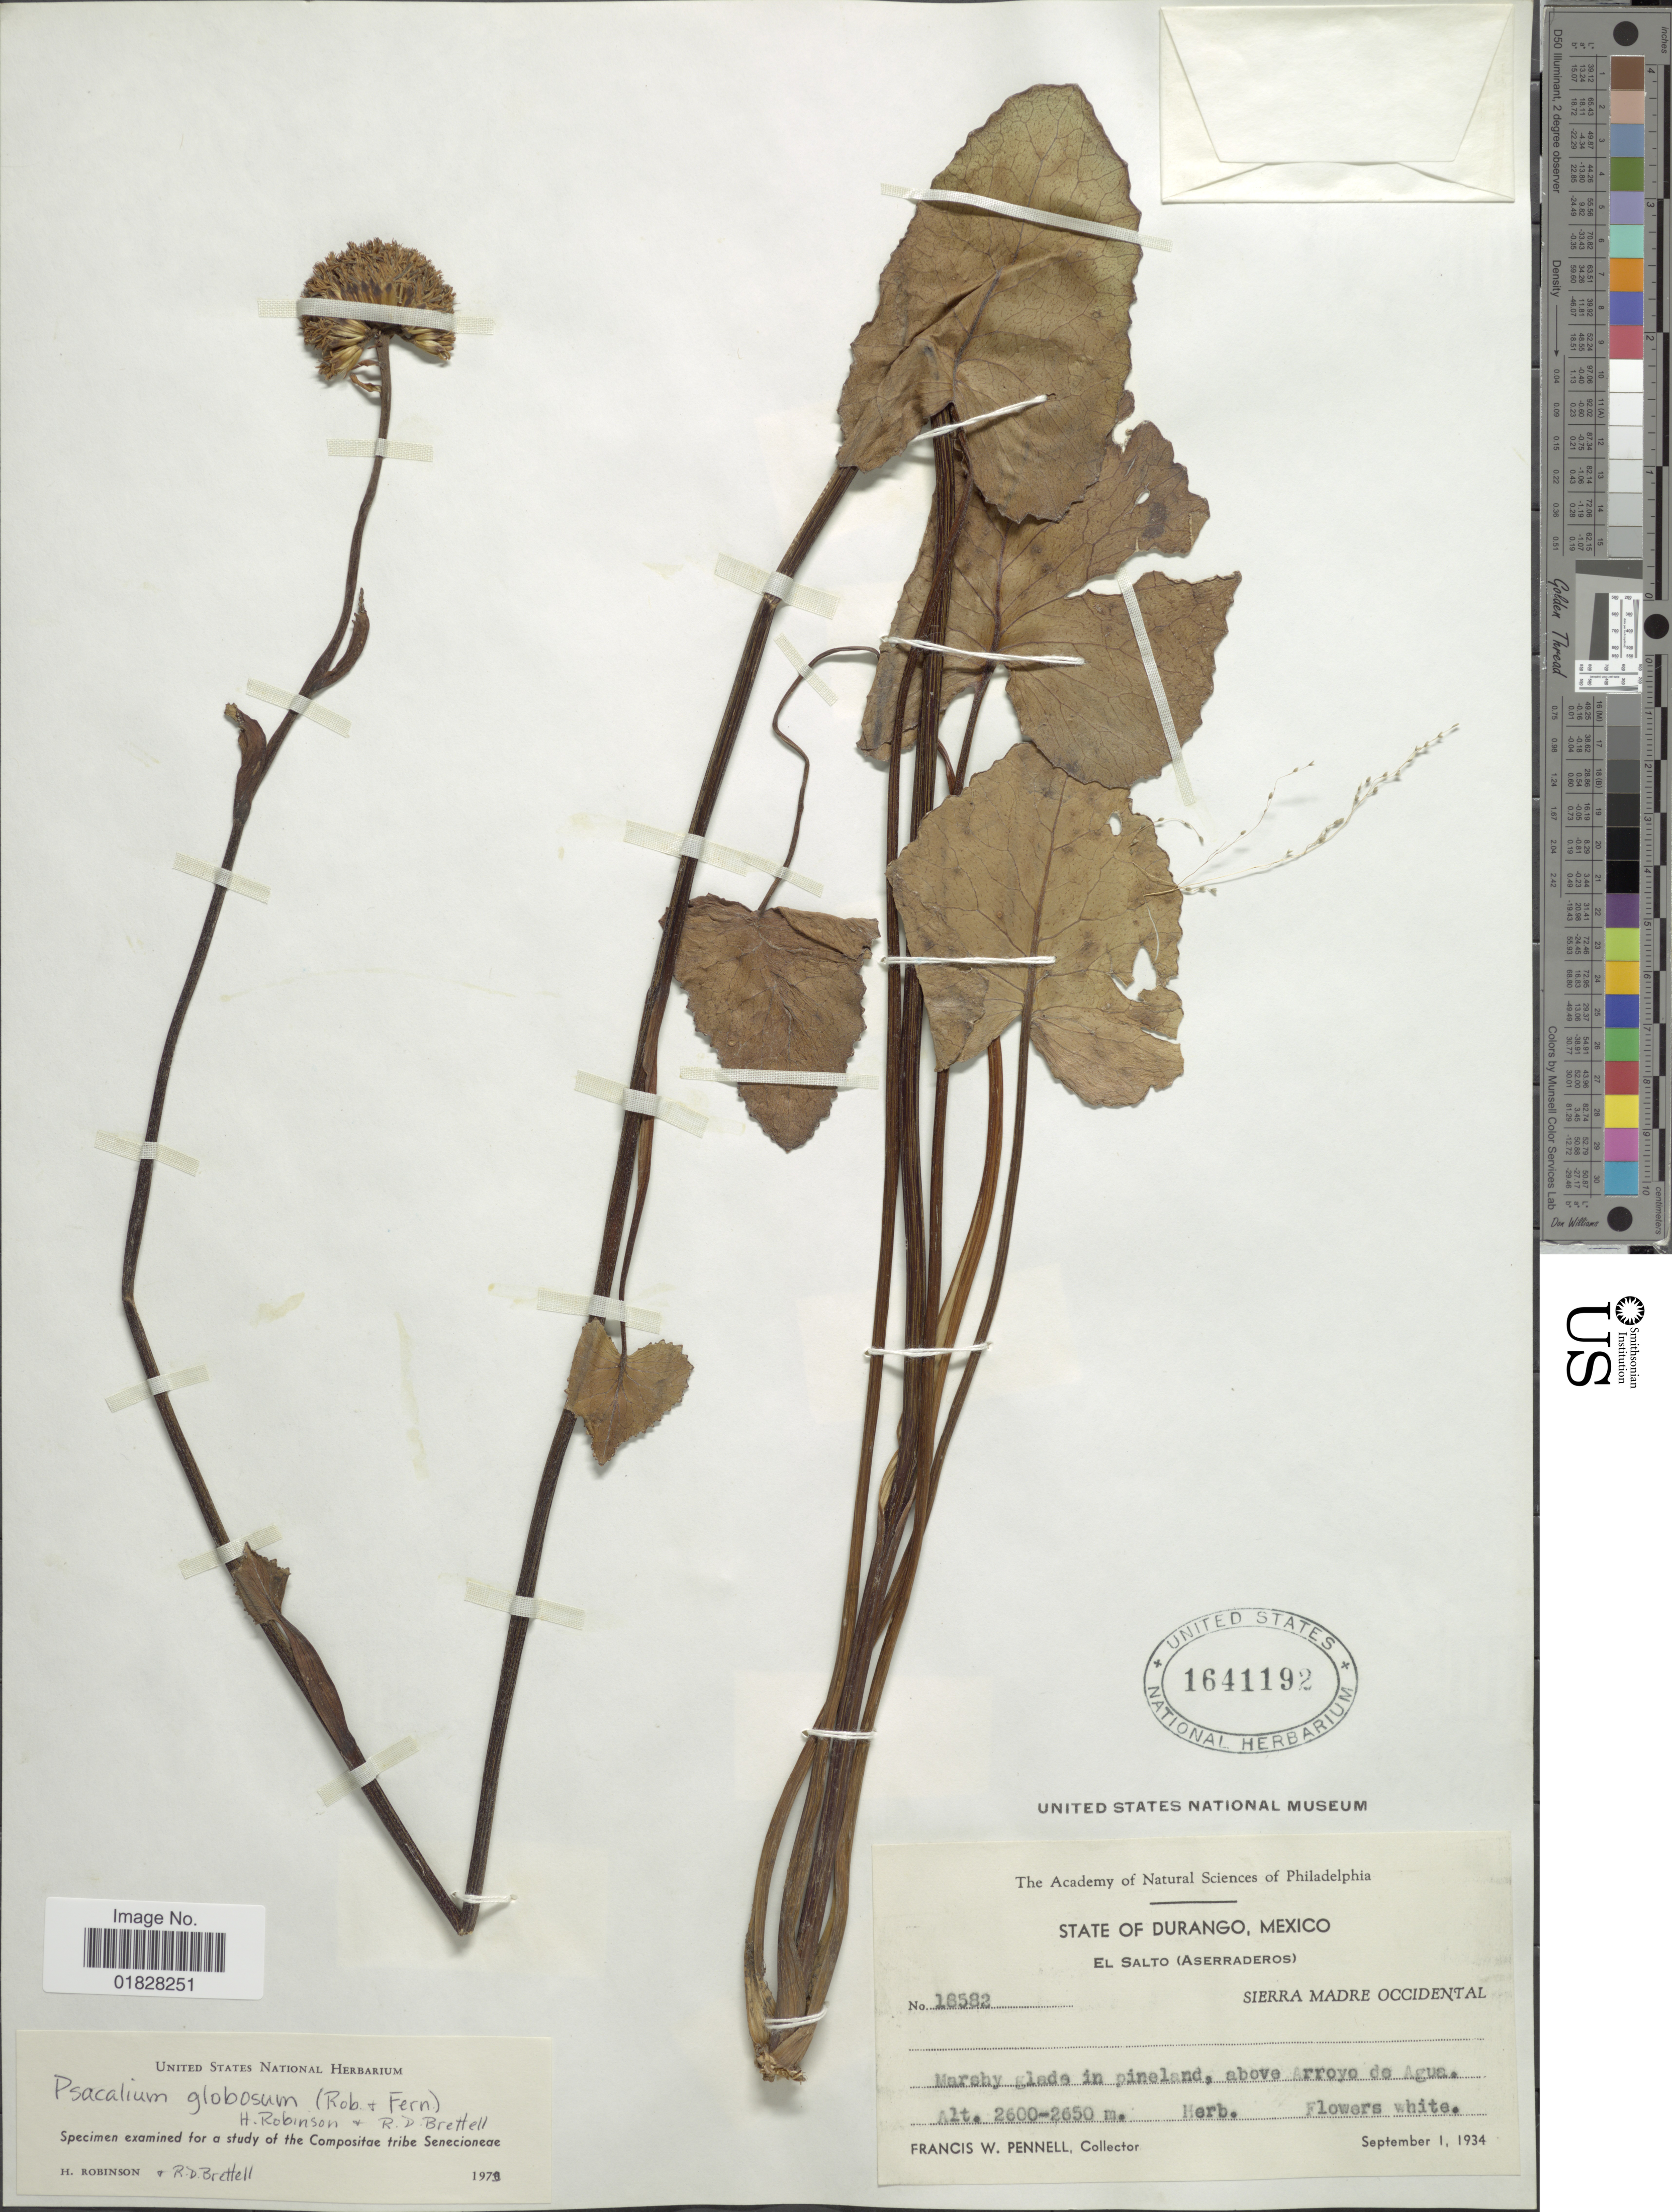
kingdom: Plantae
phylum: Tracheophyta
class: Magnoliopsida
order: Asterales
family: Asteraceae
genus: Psacalium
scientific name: Psacalium globosum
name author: (Rob. & Fernald) H. Rob. & Brettell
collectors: F. W. Pennell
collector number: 18582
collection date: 1934-09-01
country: Mexico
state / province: Durango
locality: State of Durango, Mexico. El Salto (Aserraderos). Sierra Madre Occidental. Marshy glads in pineland, above Arroyo de Agua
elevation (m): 2600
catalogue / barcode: US 1641192